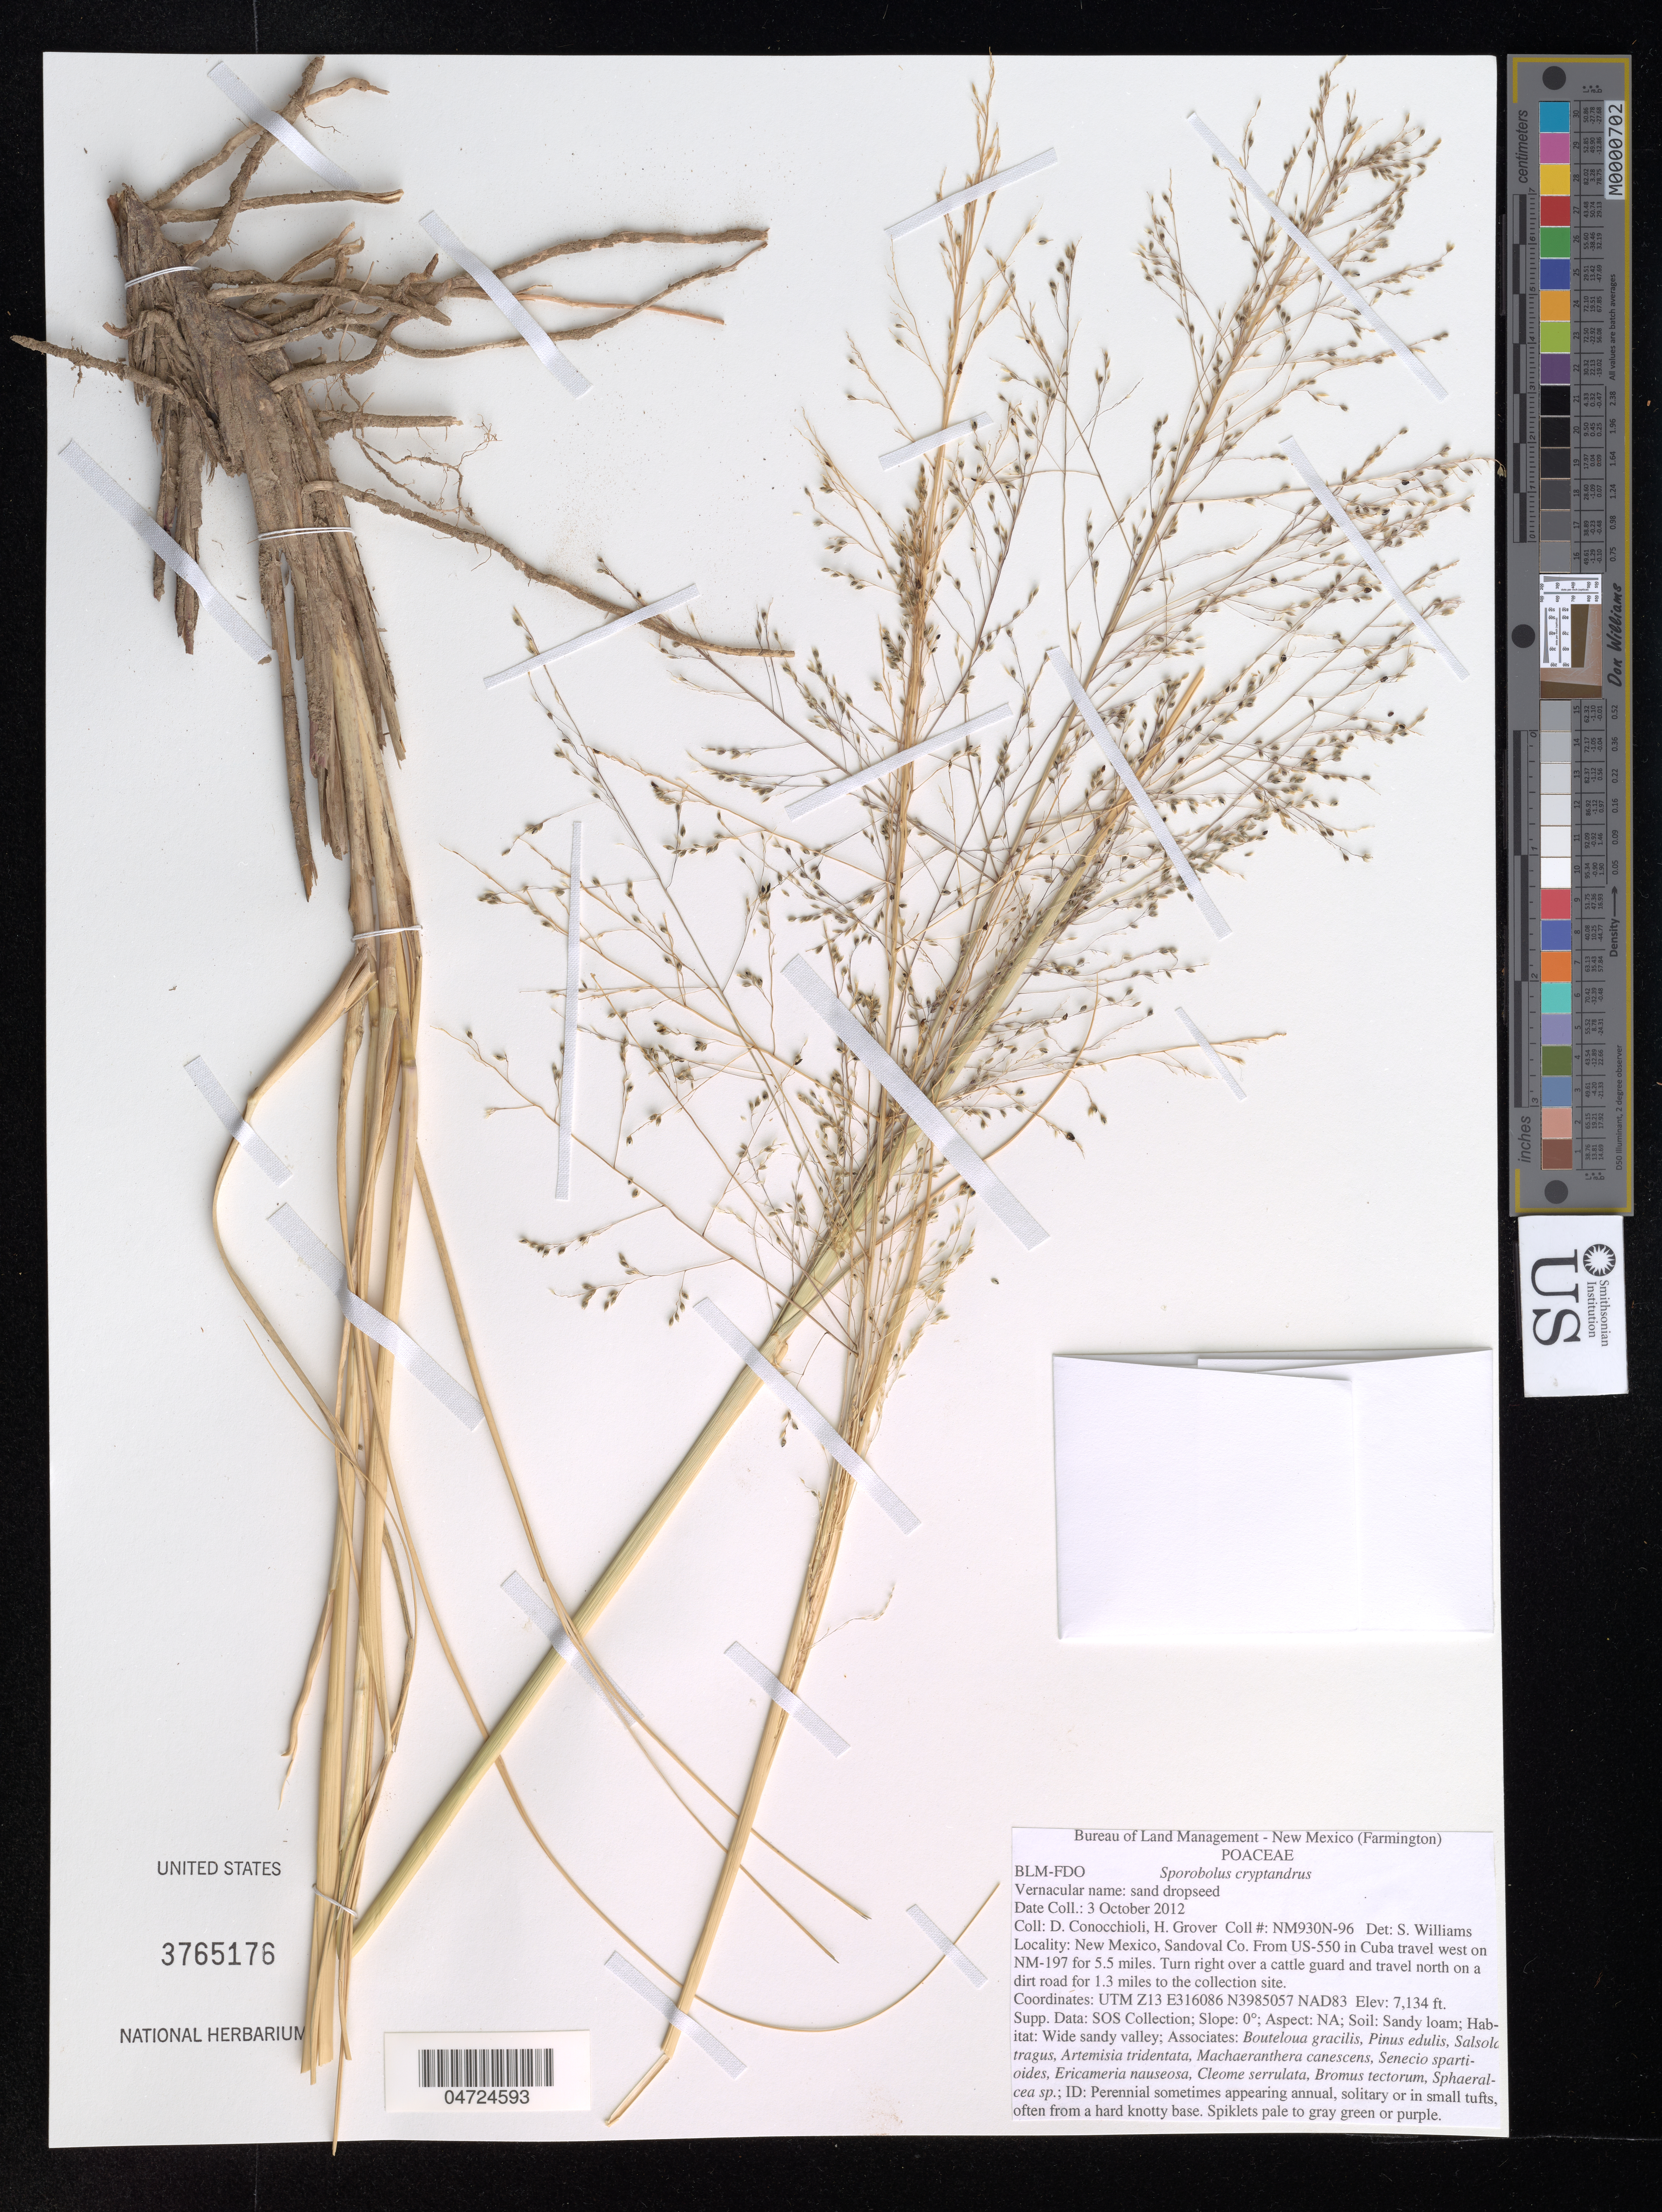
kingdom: Plantae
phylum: Tracheophyta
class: Liliopsida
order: Poales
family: Poaceae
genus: Sporobolus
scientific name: Sporobolus cryptandrus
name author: (Torr.) A. Gray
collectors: D. Conocchioli & H. Grover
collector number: NM930N-96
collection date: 2012-10-03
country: United States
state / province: New Mexico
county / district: Sandoval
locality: Sandoval Co. From US-550 in Cuba travel west on NM-197 for 5.5 miles. Turn right over a cattle guard and travel north on a dirt road for 1.3 miles to the collection site. UTM Z13 E316086 N3985057 NAD83.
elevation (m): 2174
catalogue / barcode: US 3765176